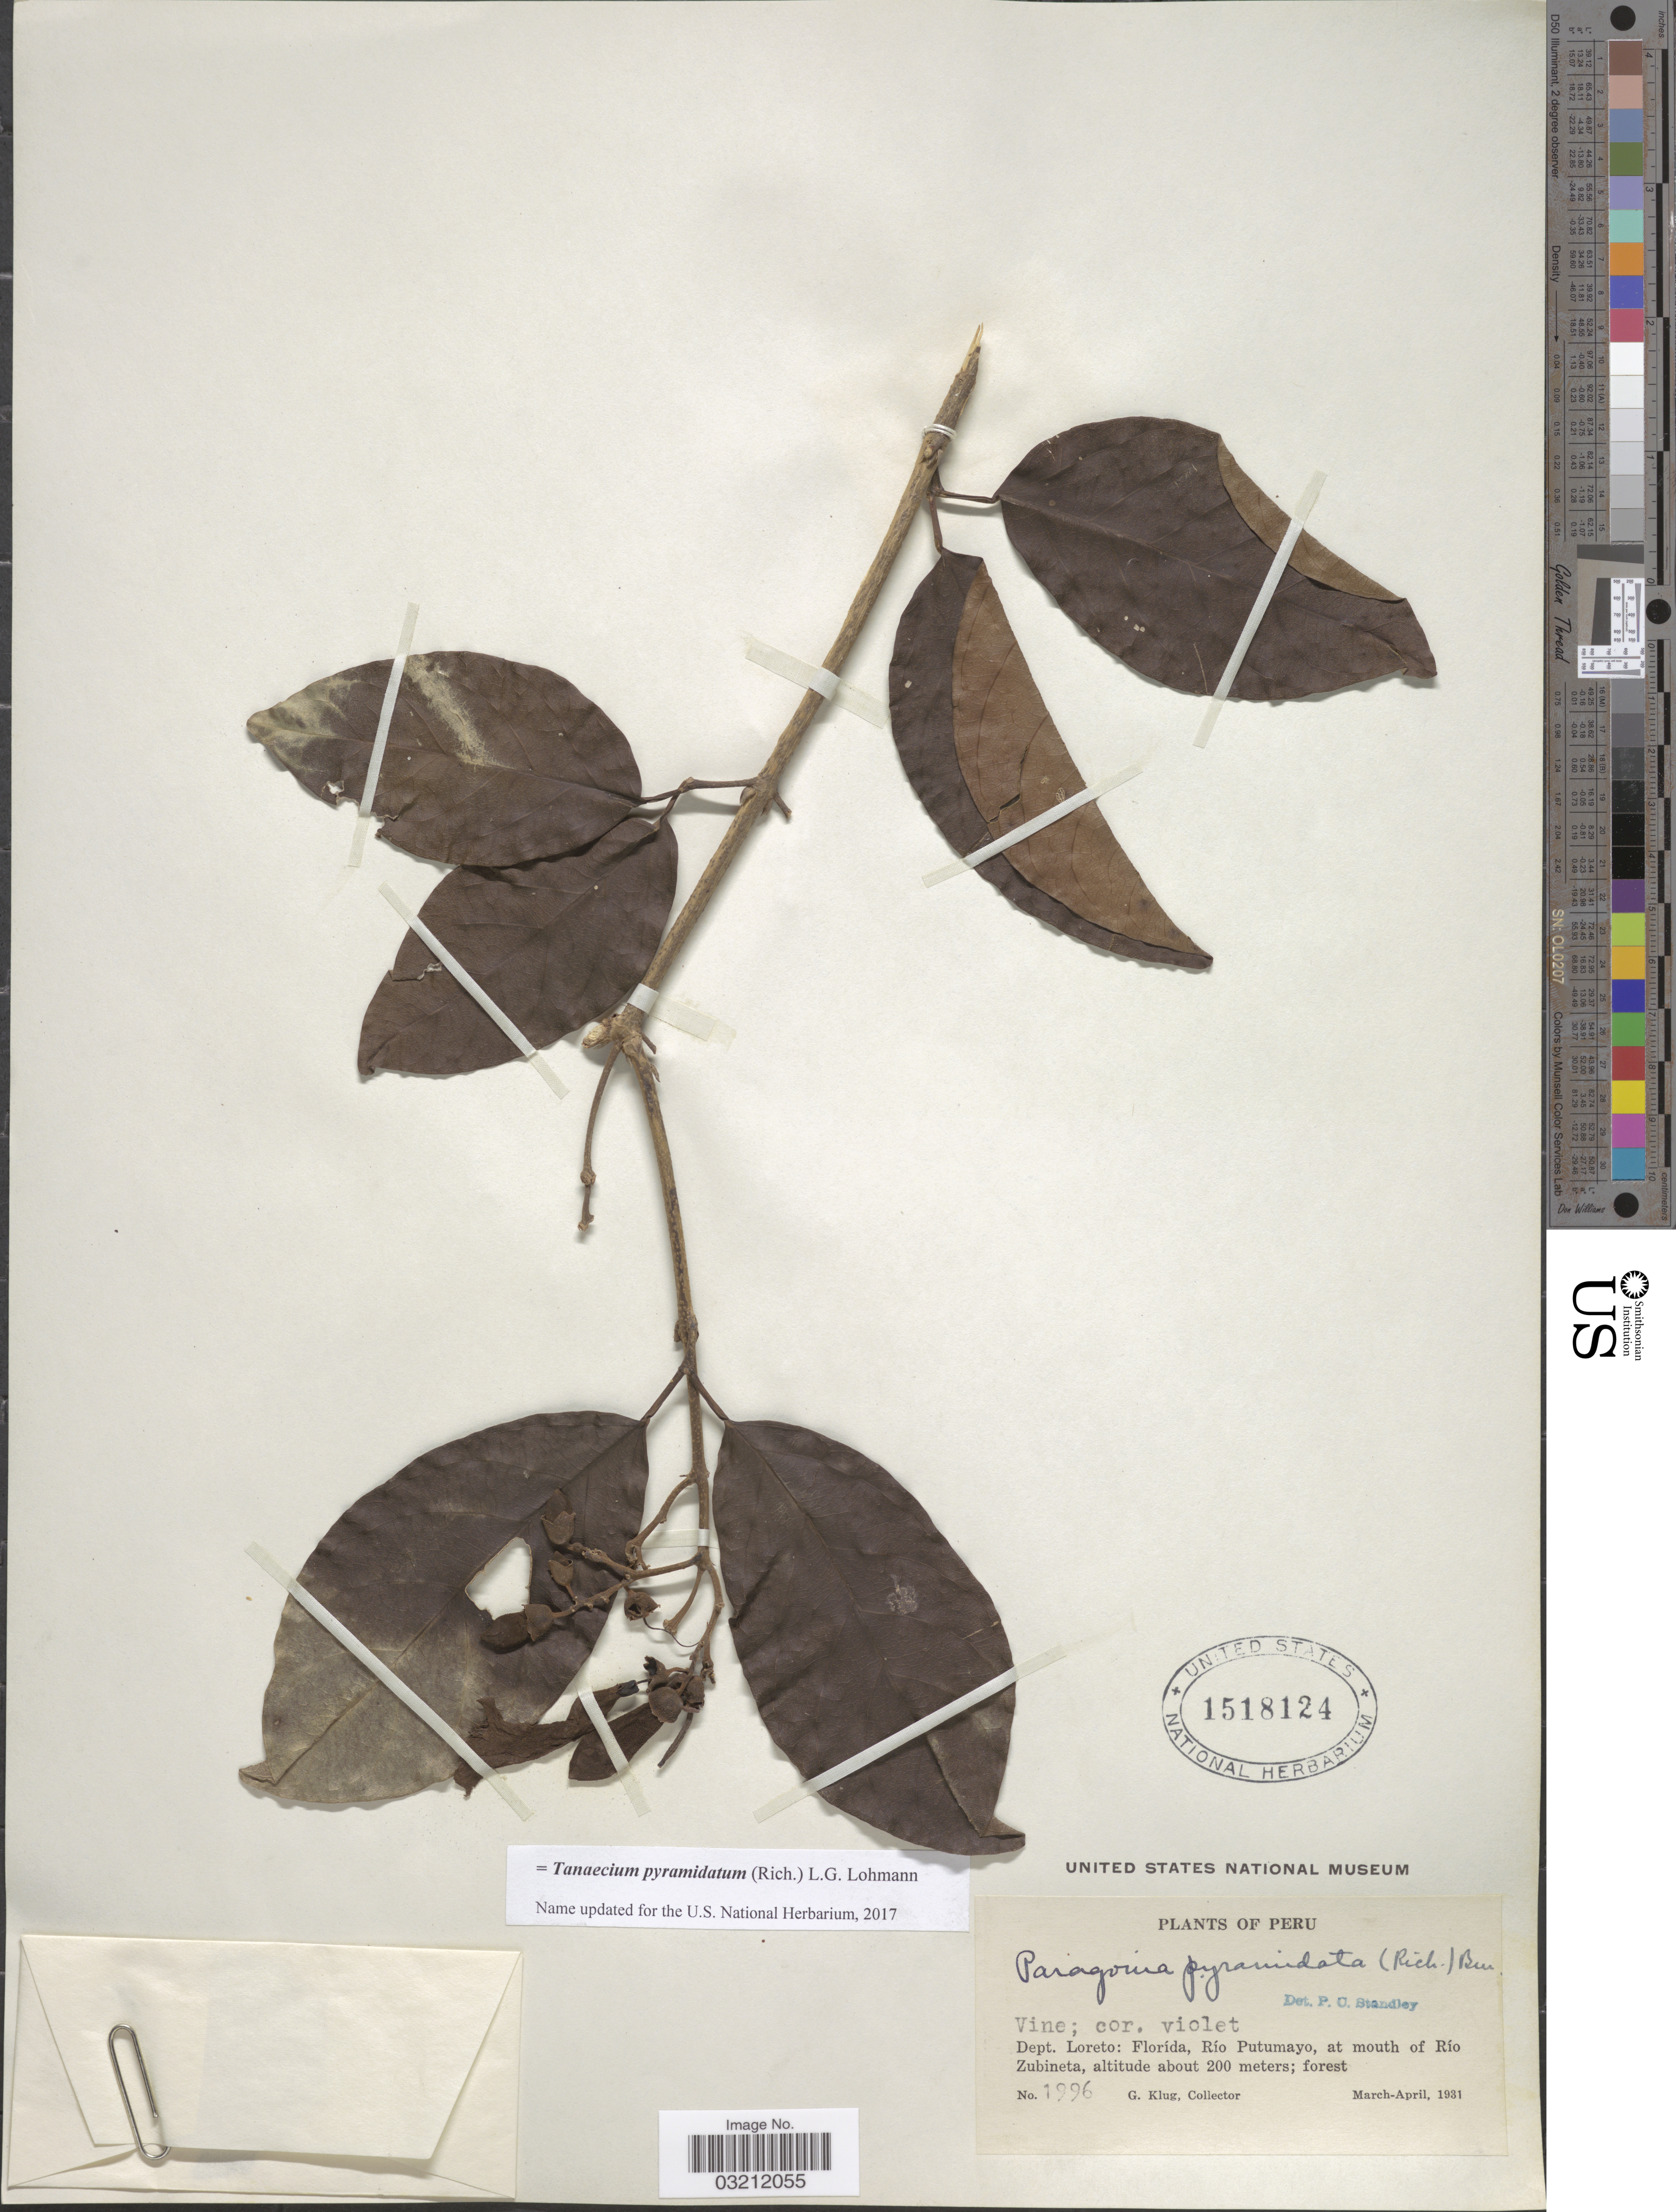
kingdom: Plantae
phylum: Tracheophyta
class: Magnoliopsida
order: Lamiales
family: Bignoniaceae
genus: Tanaecium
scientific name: Tanaecium pyramidatum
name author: (Rich.) L.G. Lohmann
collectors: G. Klug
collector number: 1996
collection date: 1931-03/1931-04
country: Peru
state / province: Loreto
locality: Dept. Loreto: Florída, Río Putumayo, at mouth of Río Zubineta.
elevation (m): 200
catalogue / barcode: US 1518124